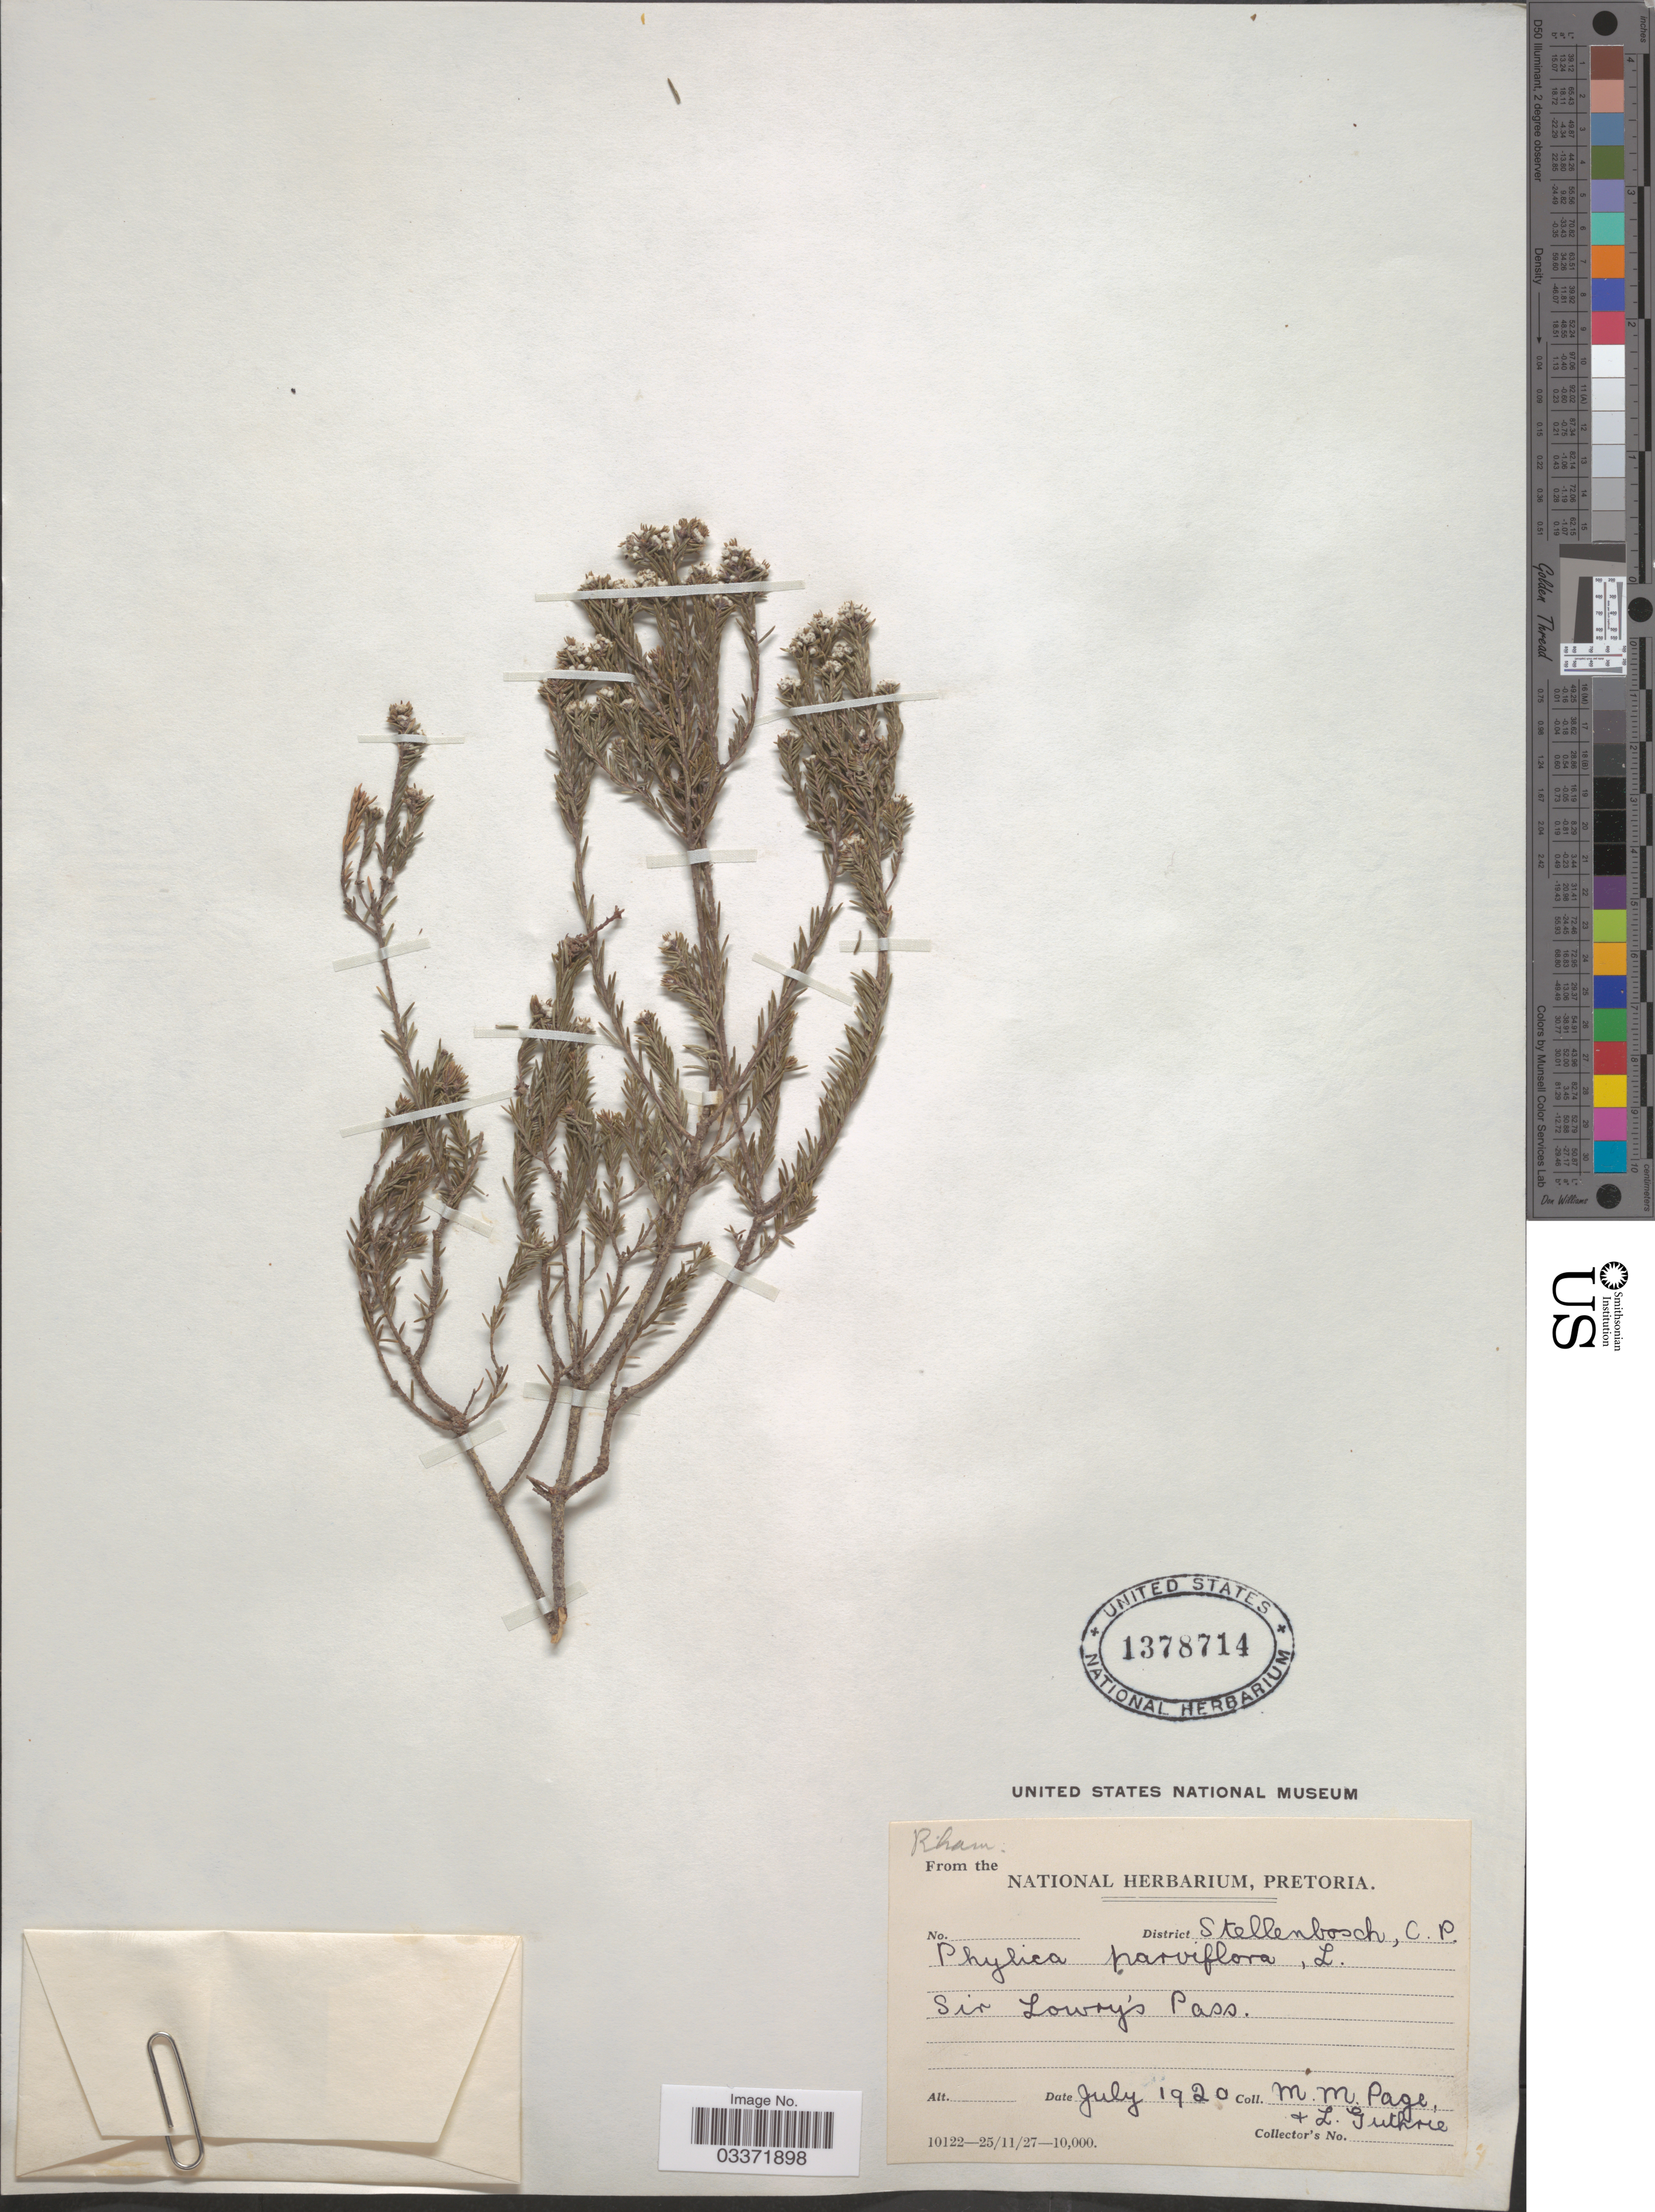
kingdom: Plantae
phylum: Tracheophyta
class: Magnoliopsida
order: Rosales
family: Rhamnaceae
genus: Phylica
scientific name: Phylica parviflora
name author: P.J. Bergius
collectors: M. Page & L. Guthrie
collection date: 1920-07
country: South Africa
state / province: Western Cape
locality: District Stellenbosch. Sir Lowry's Pass.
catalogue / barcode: US 1378714